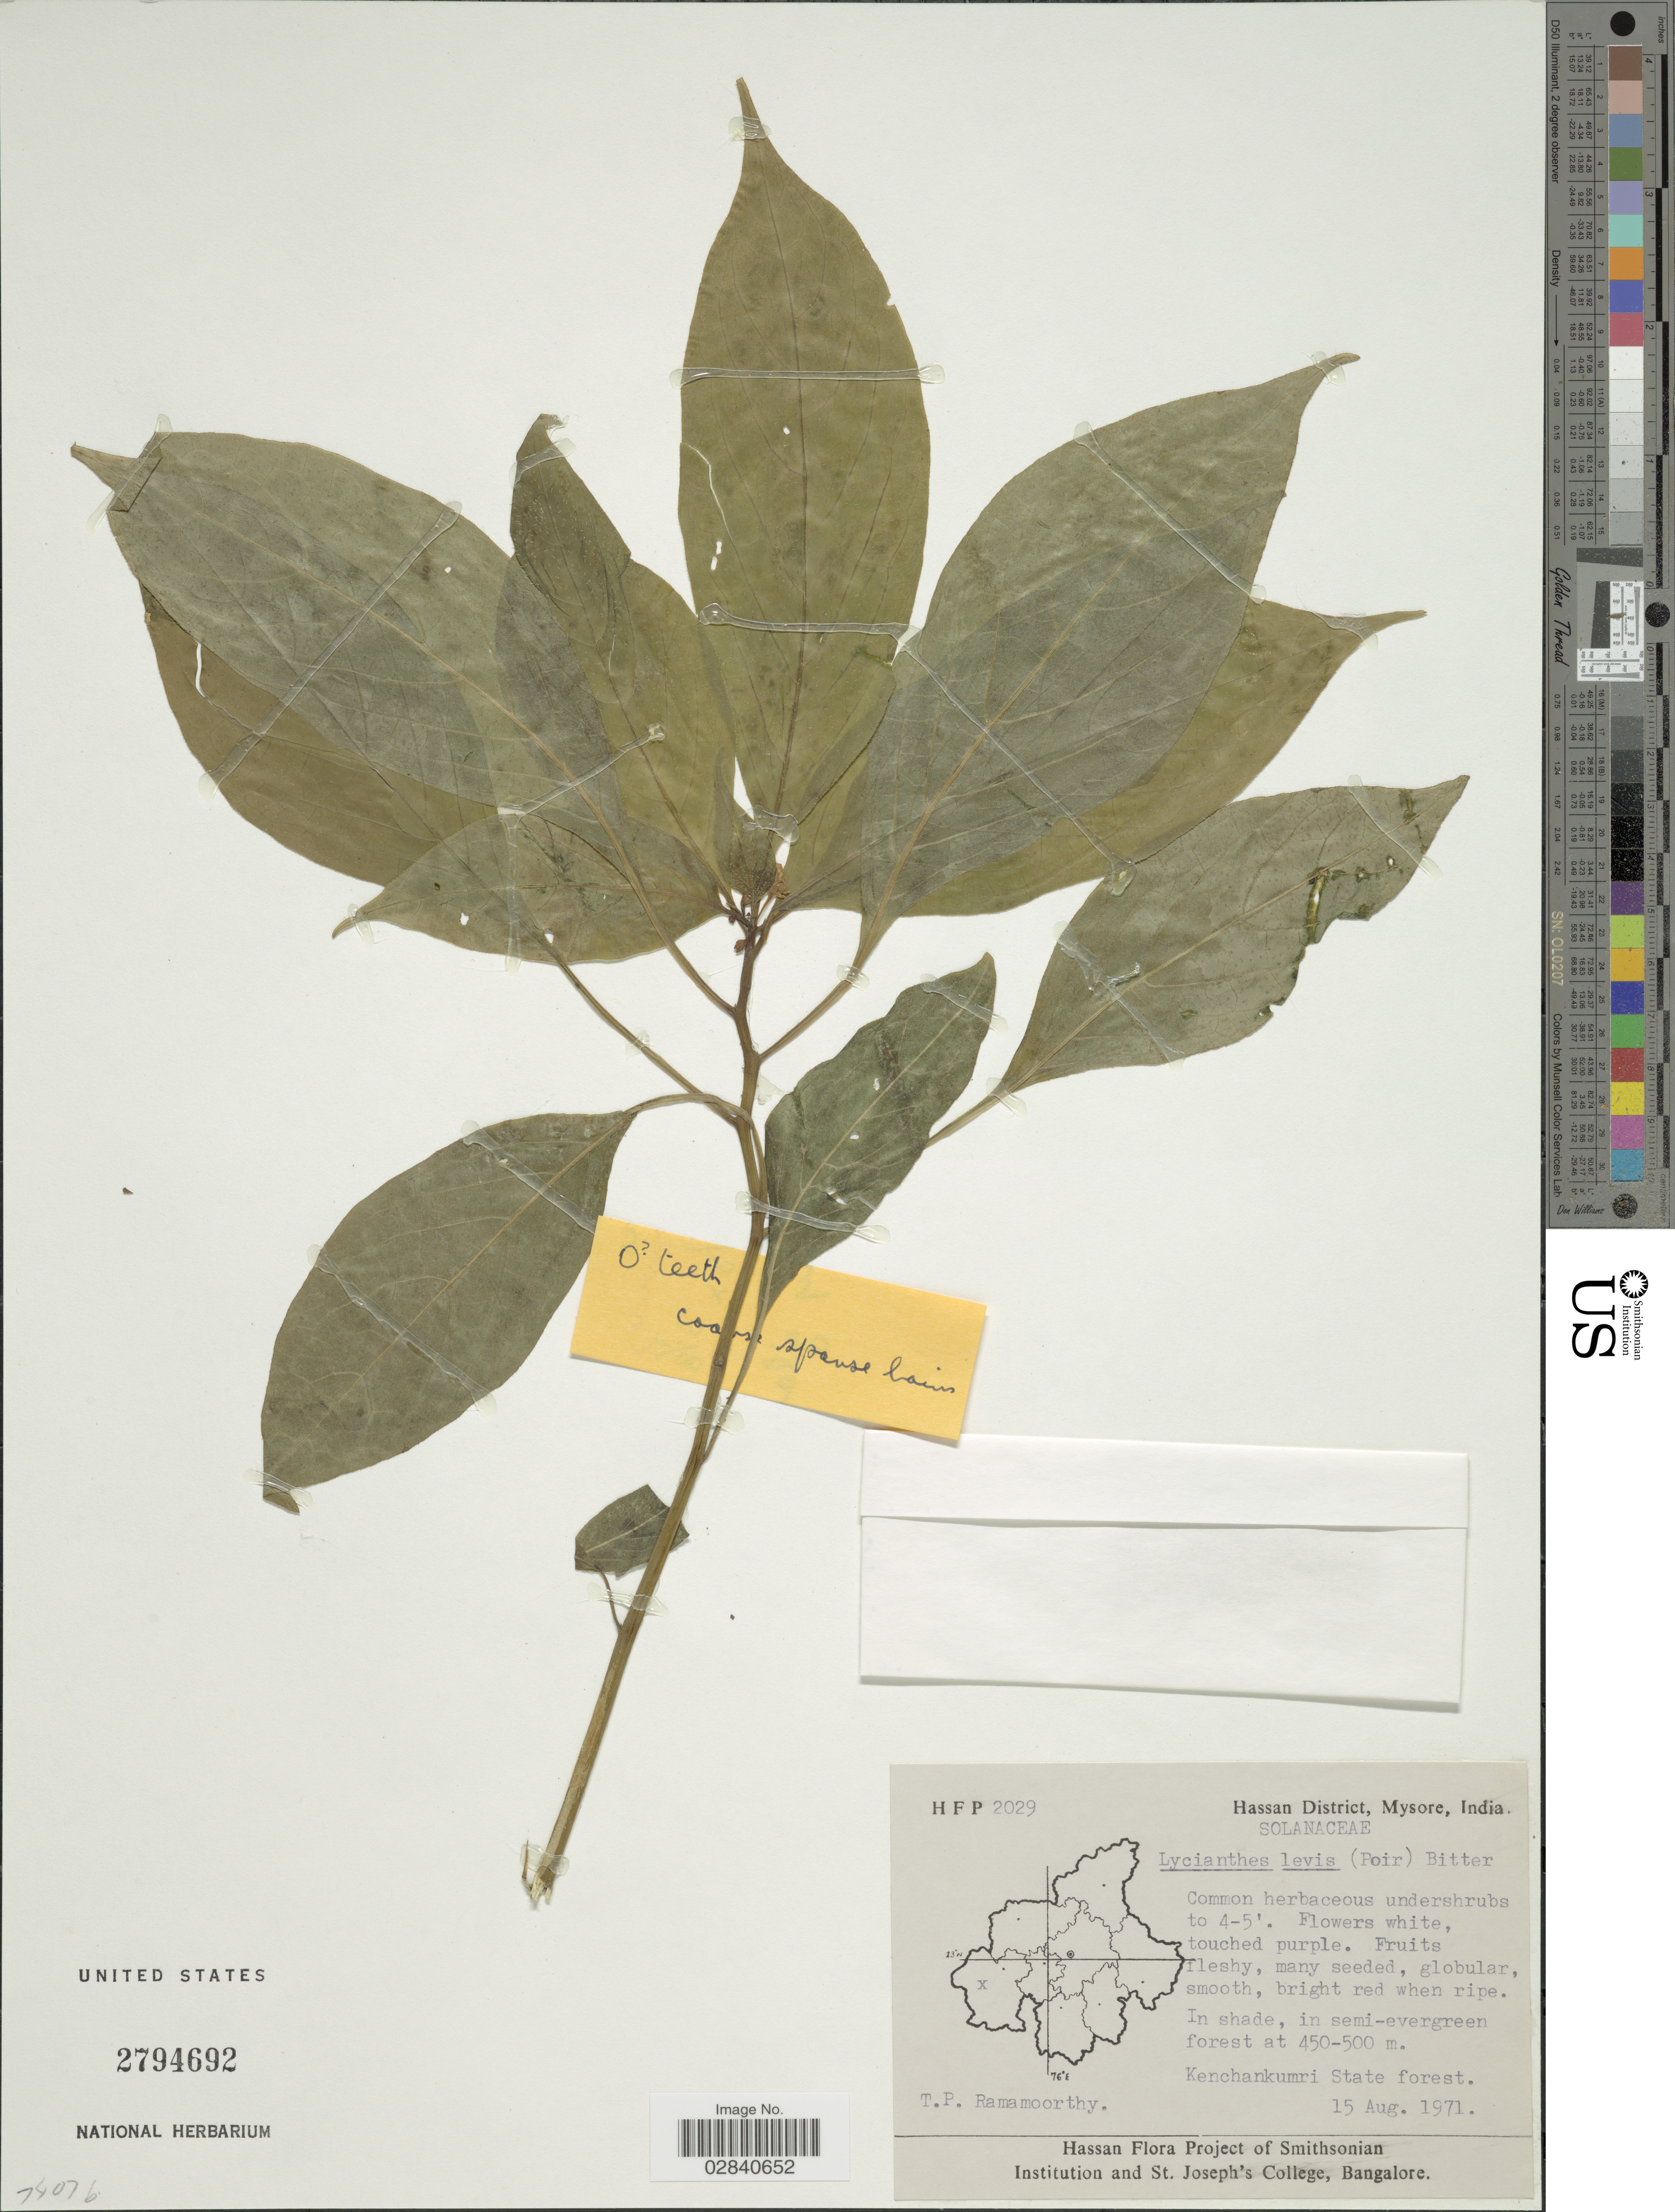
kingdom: Plantae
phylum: Tracheophyta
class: Magnoliopsida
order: Solanales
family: Solanaceae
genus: Lycianthes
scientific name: Lycianthes laevis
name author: (Dunal) Bitter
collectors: T. P. Ramamoorthy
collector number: H F P 2029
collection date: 1971-08-15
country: India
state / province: Karnataka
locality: Hassan District, Mysore. In shade, in semi-evergreen forest. Kenchankumri State forest.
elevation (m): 450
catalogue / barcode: US 2794692